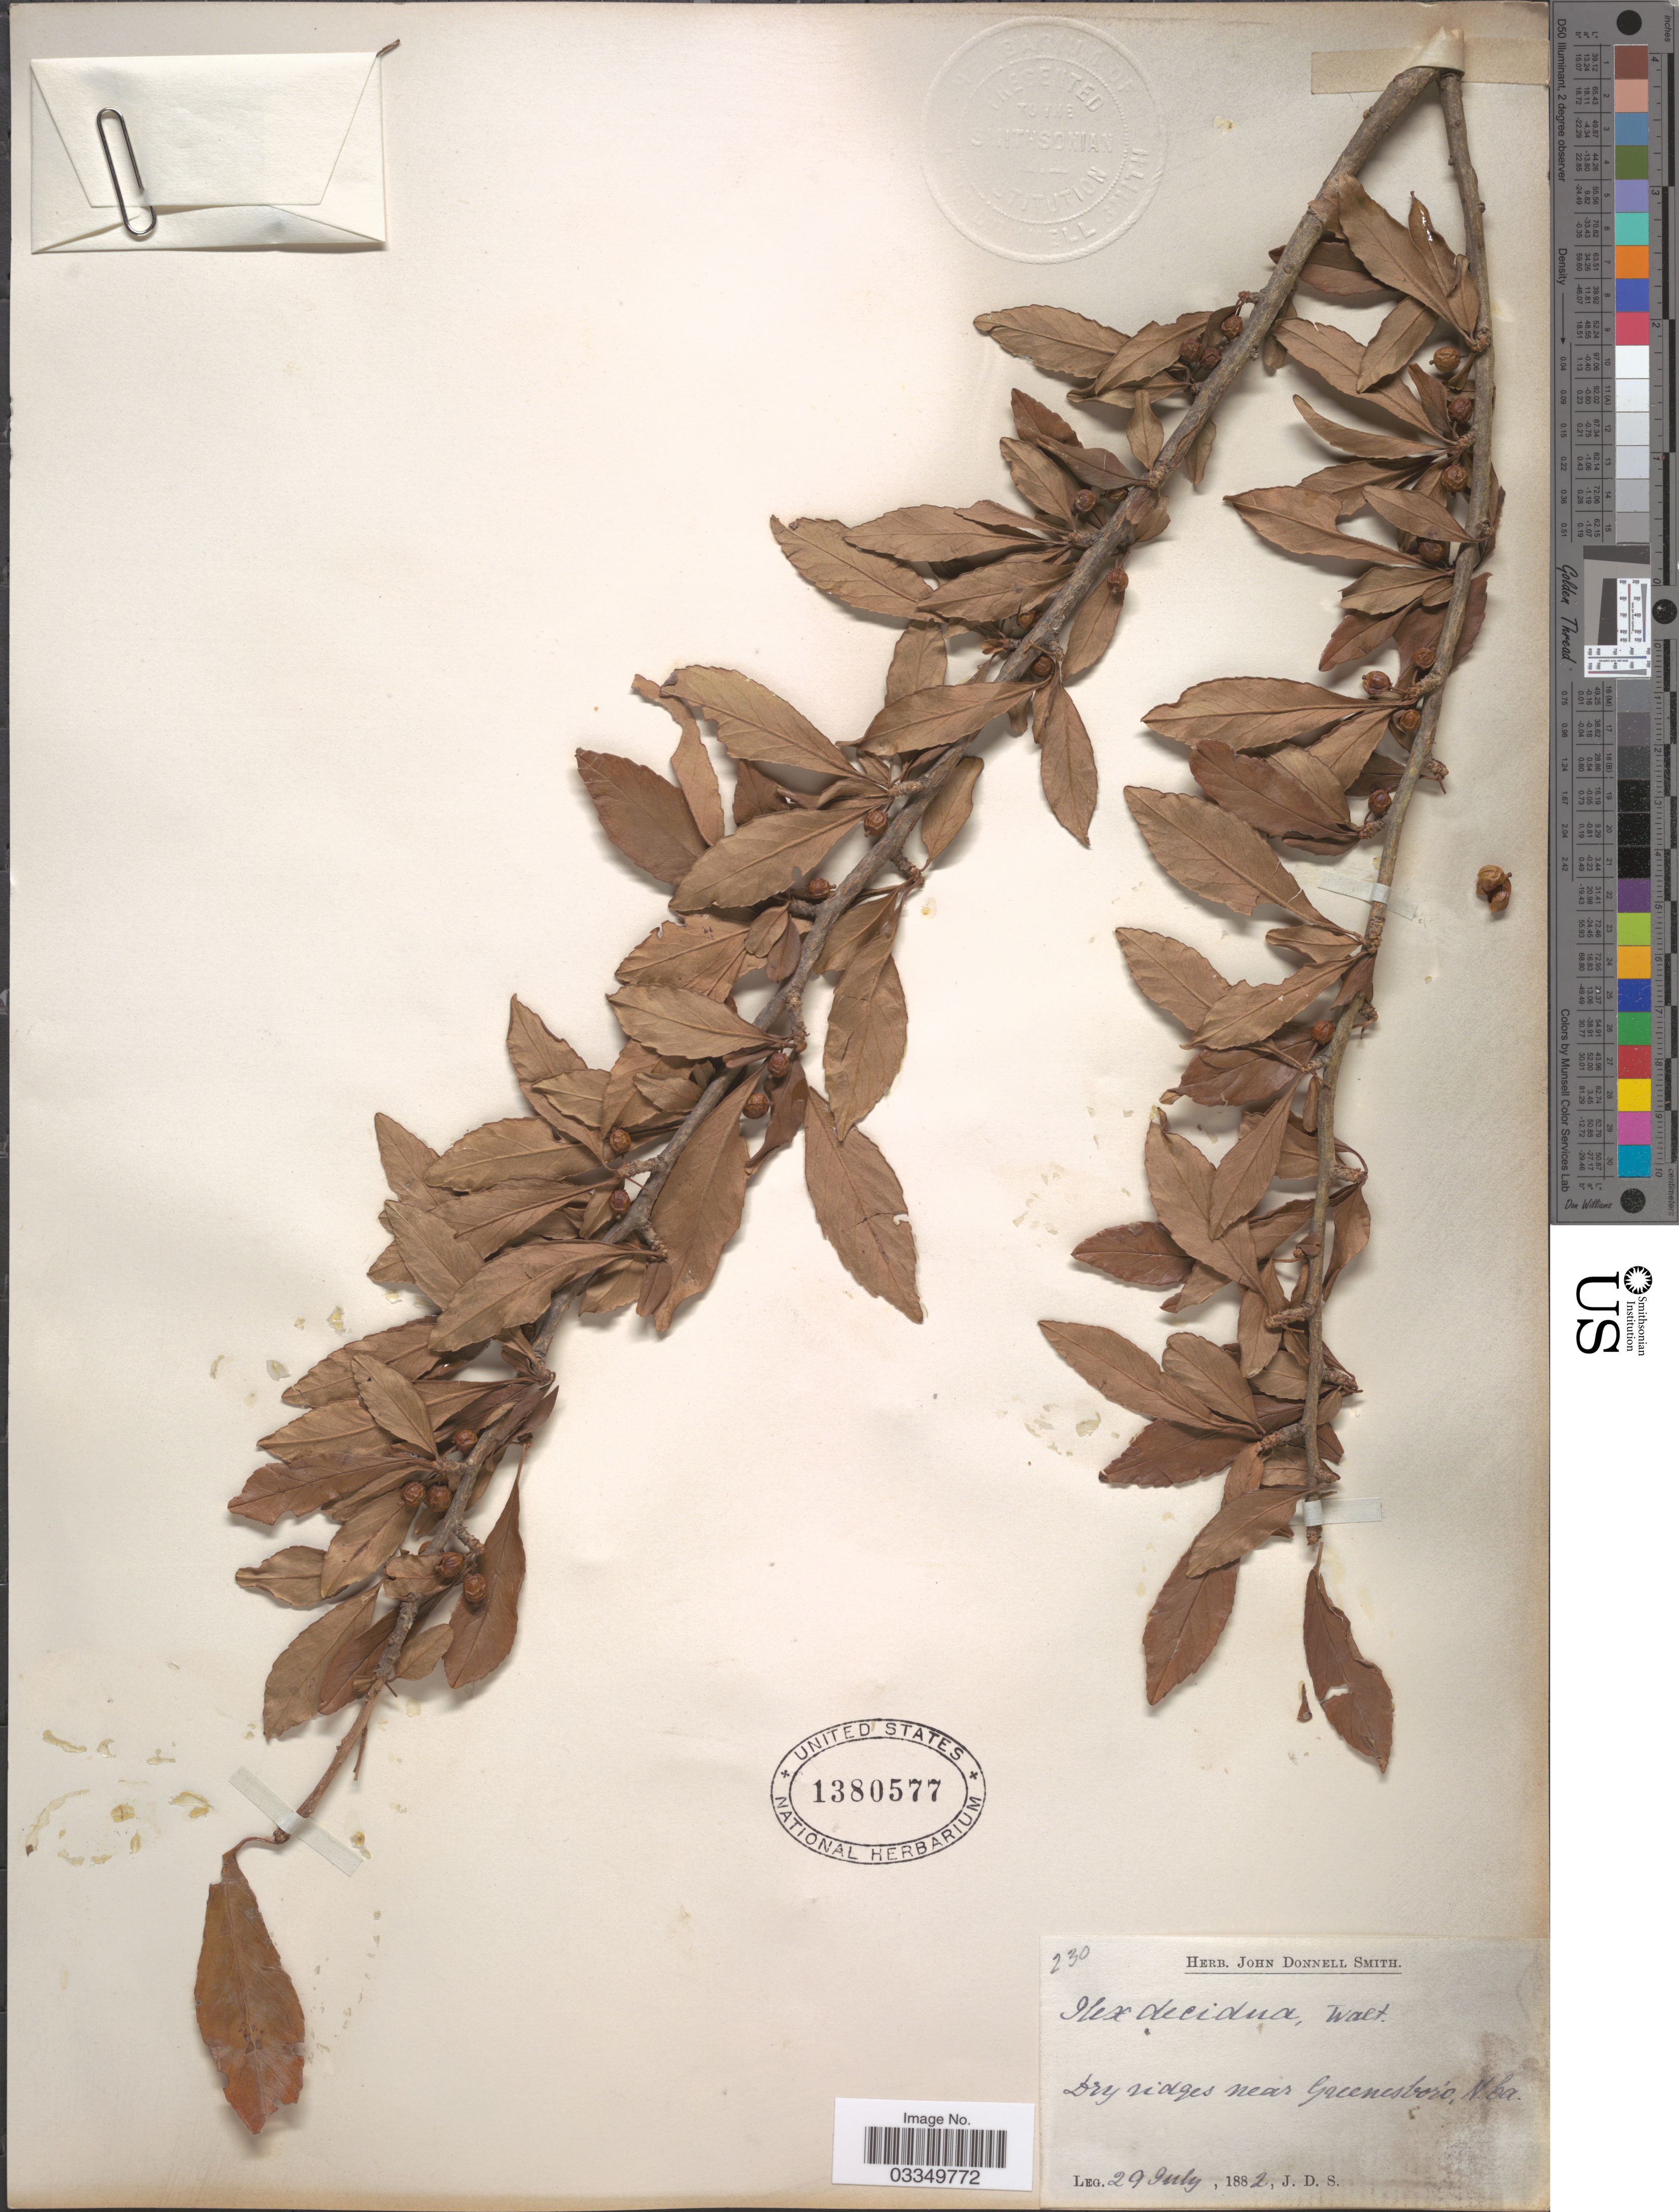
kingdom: Plantae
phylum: Tracheophyta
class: Magnoliopsida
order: Aquifoliales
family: Aquifoliaceae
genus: Ilex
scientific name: Ilex decidua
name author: Walter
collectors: J. Donnell Smith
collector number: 230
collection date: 1882-07-29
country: United States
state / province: North Carolina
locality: Near Greenesboro.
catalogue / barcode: US 1380577